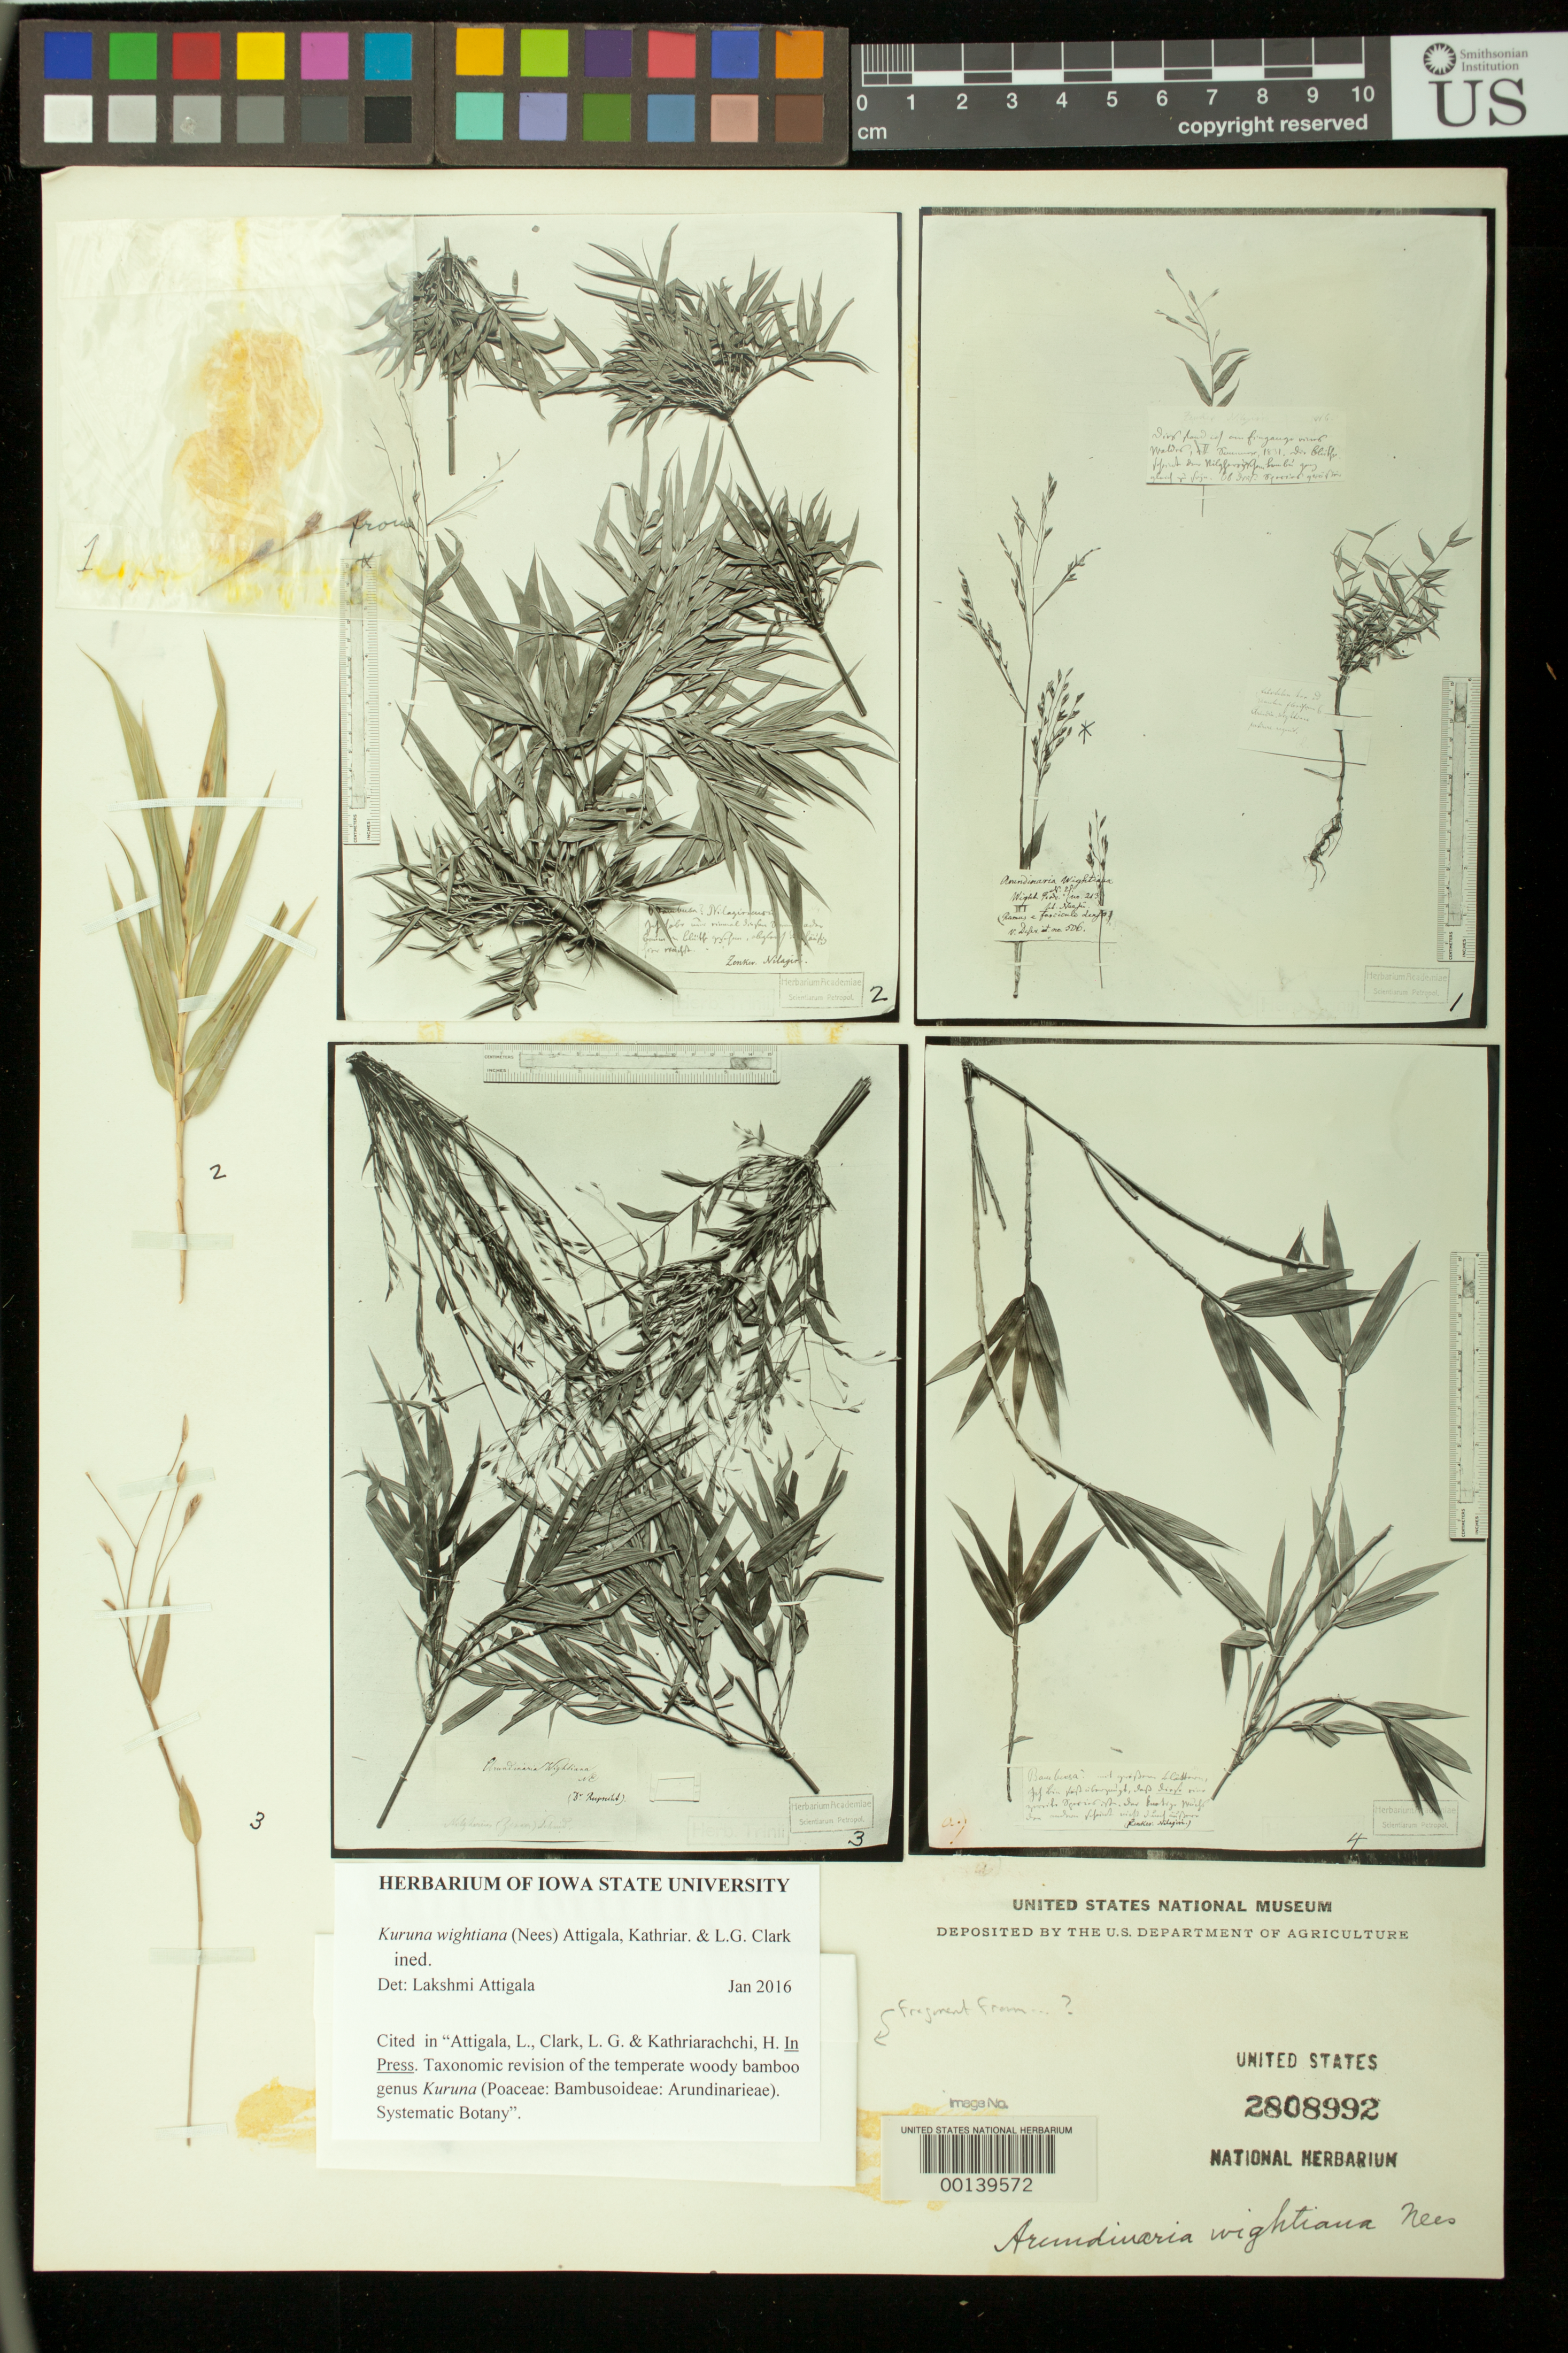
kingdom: Plantae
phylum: Tracheophyta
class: Liliopsida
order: Poales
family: Poaceae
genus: Arundinaria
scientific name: Arundinaria wightiana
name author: Nees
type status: Type Collection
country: India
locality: "Nilagiri".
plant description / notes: Photographs and fragmentary material of type specimens ex herb. Trin. [4 elements, some may not be type material]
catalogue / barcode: US 2808992